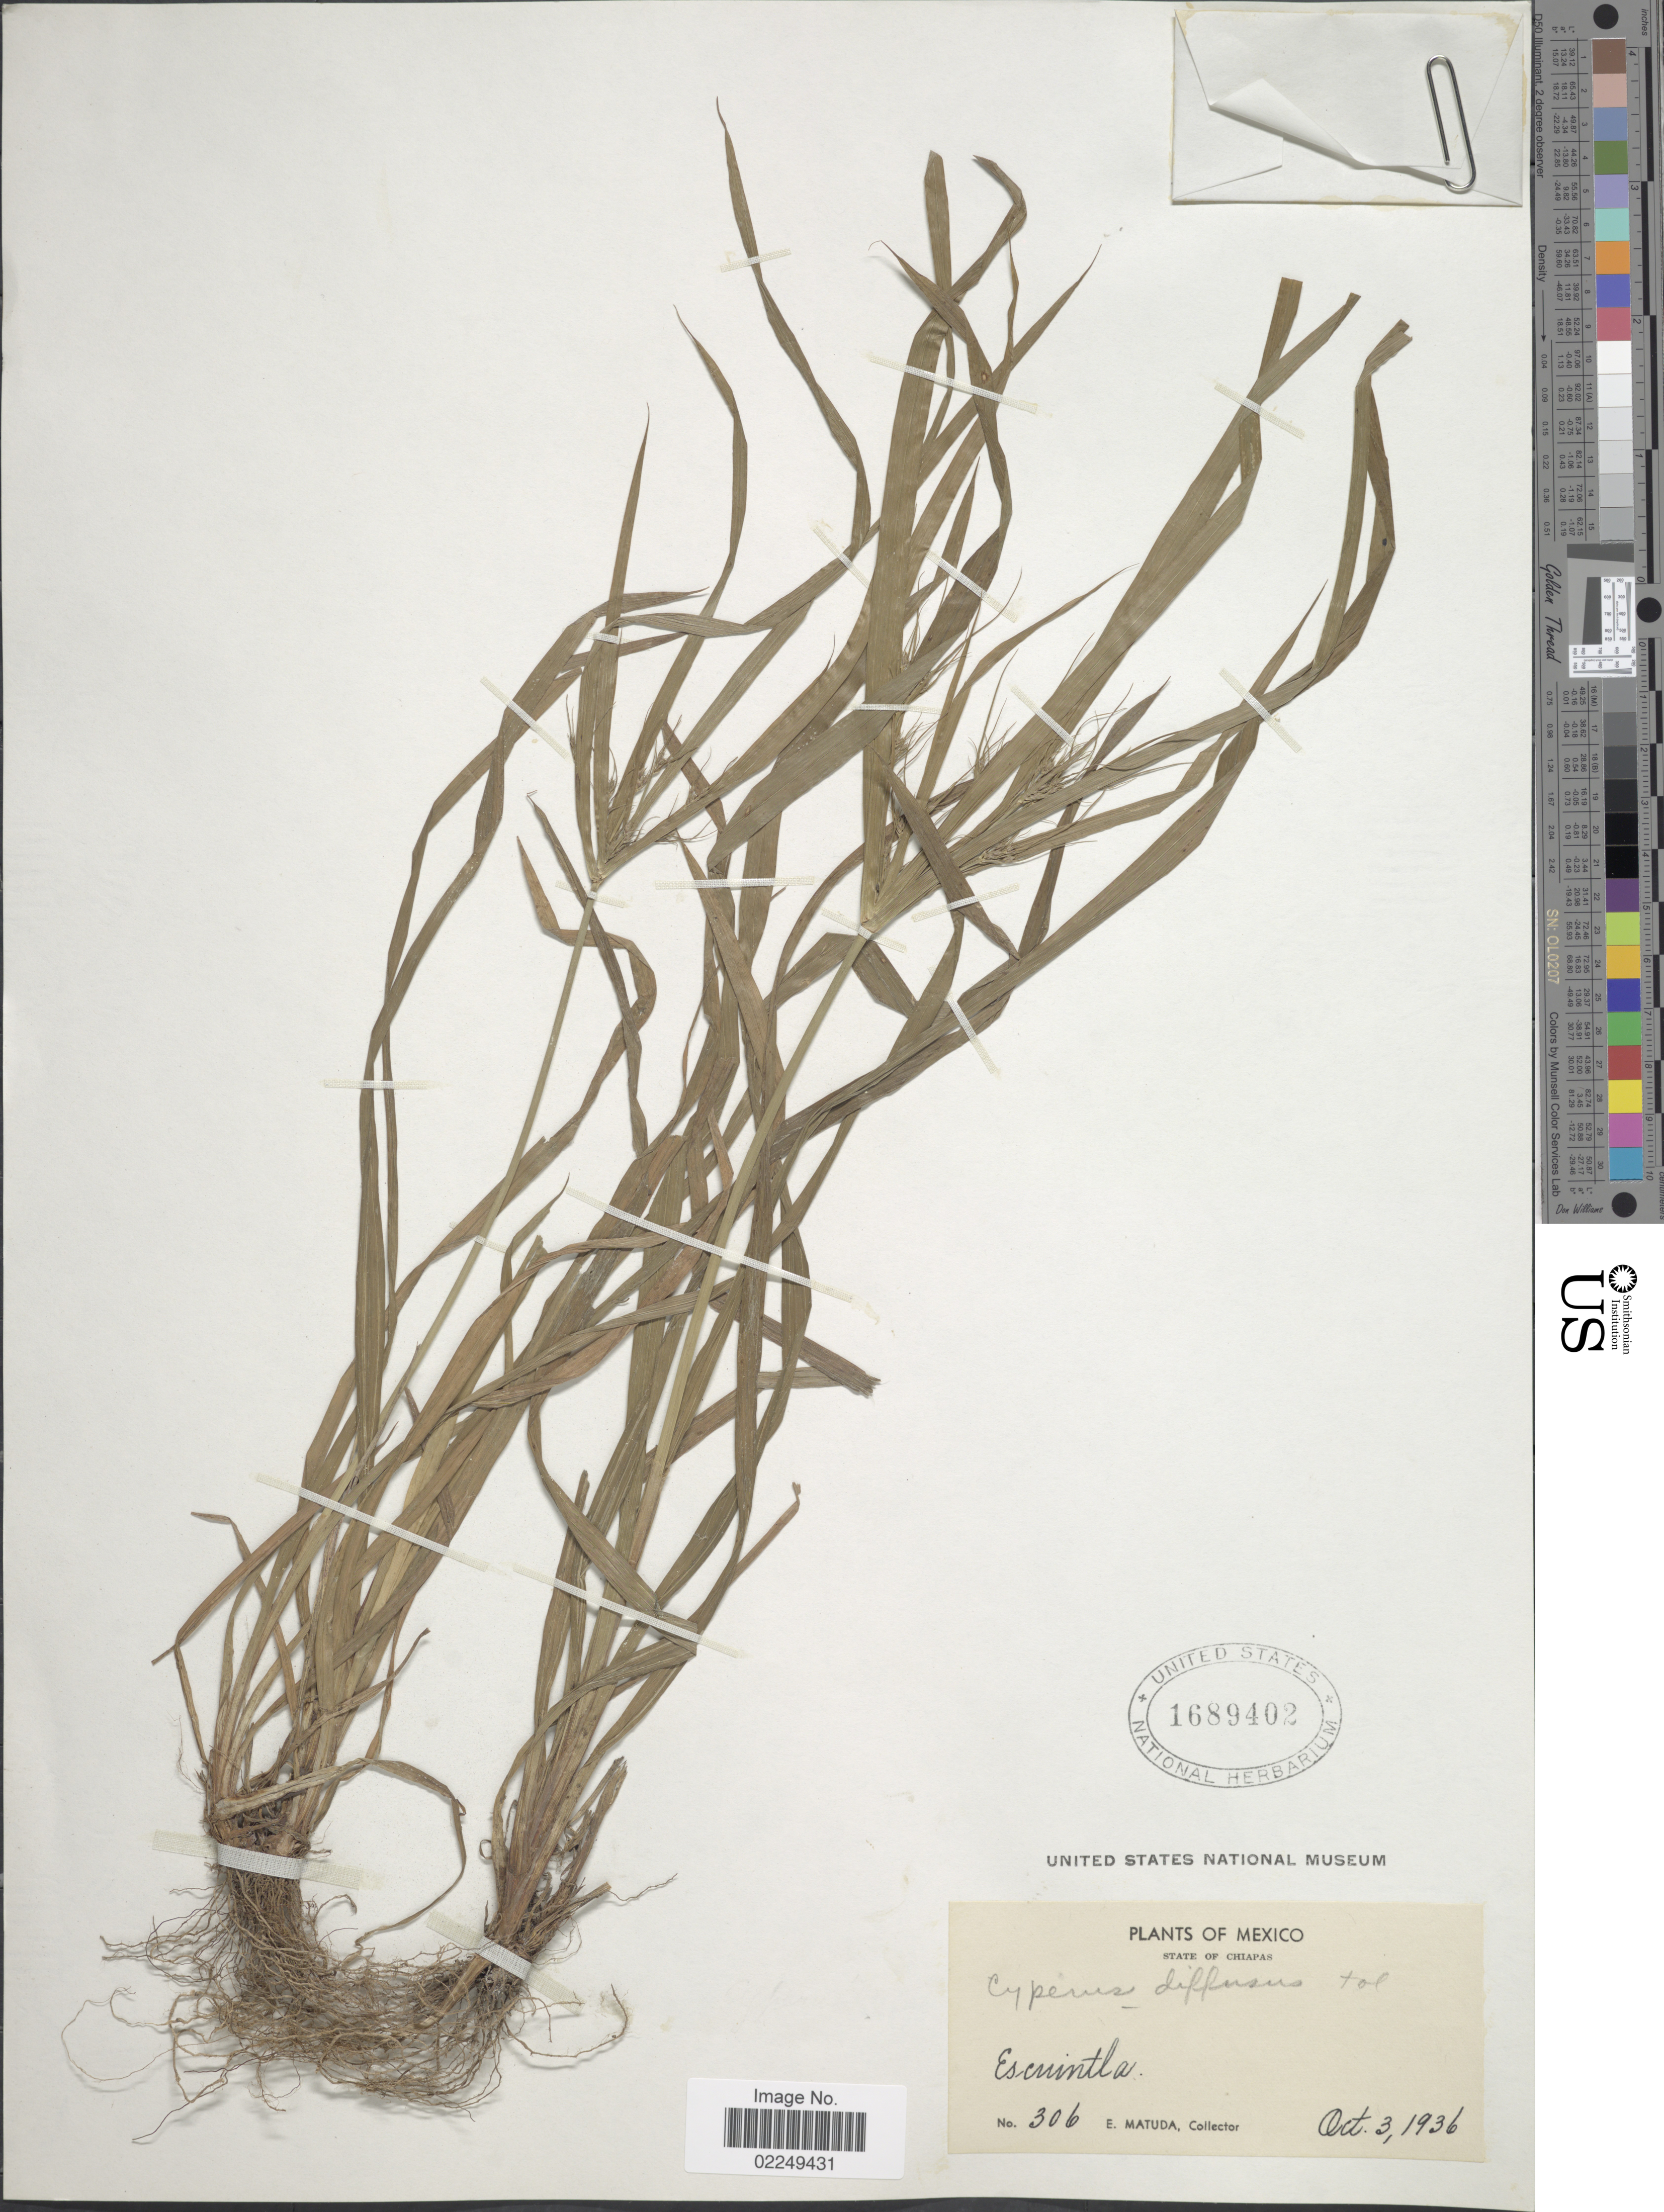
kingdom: Plantae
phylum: Tracheophyta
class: Liliopsida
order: Poales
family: Cyperaceae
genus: Cyperus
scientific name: Cyperus laxus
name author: Lam.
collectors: E. Matuda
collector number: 306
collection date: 1936-10-03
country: Mexico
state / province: Chiapas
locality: State of Chiapas, Escuintla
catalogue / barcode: US 1689402